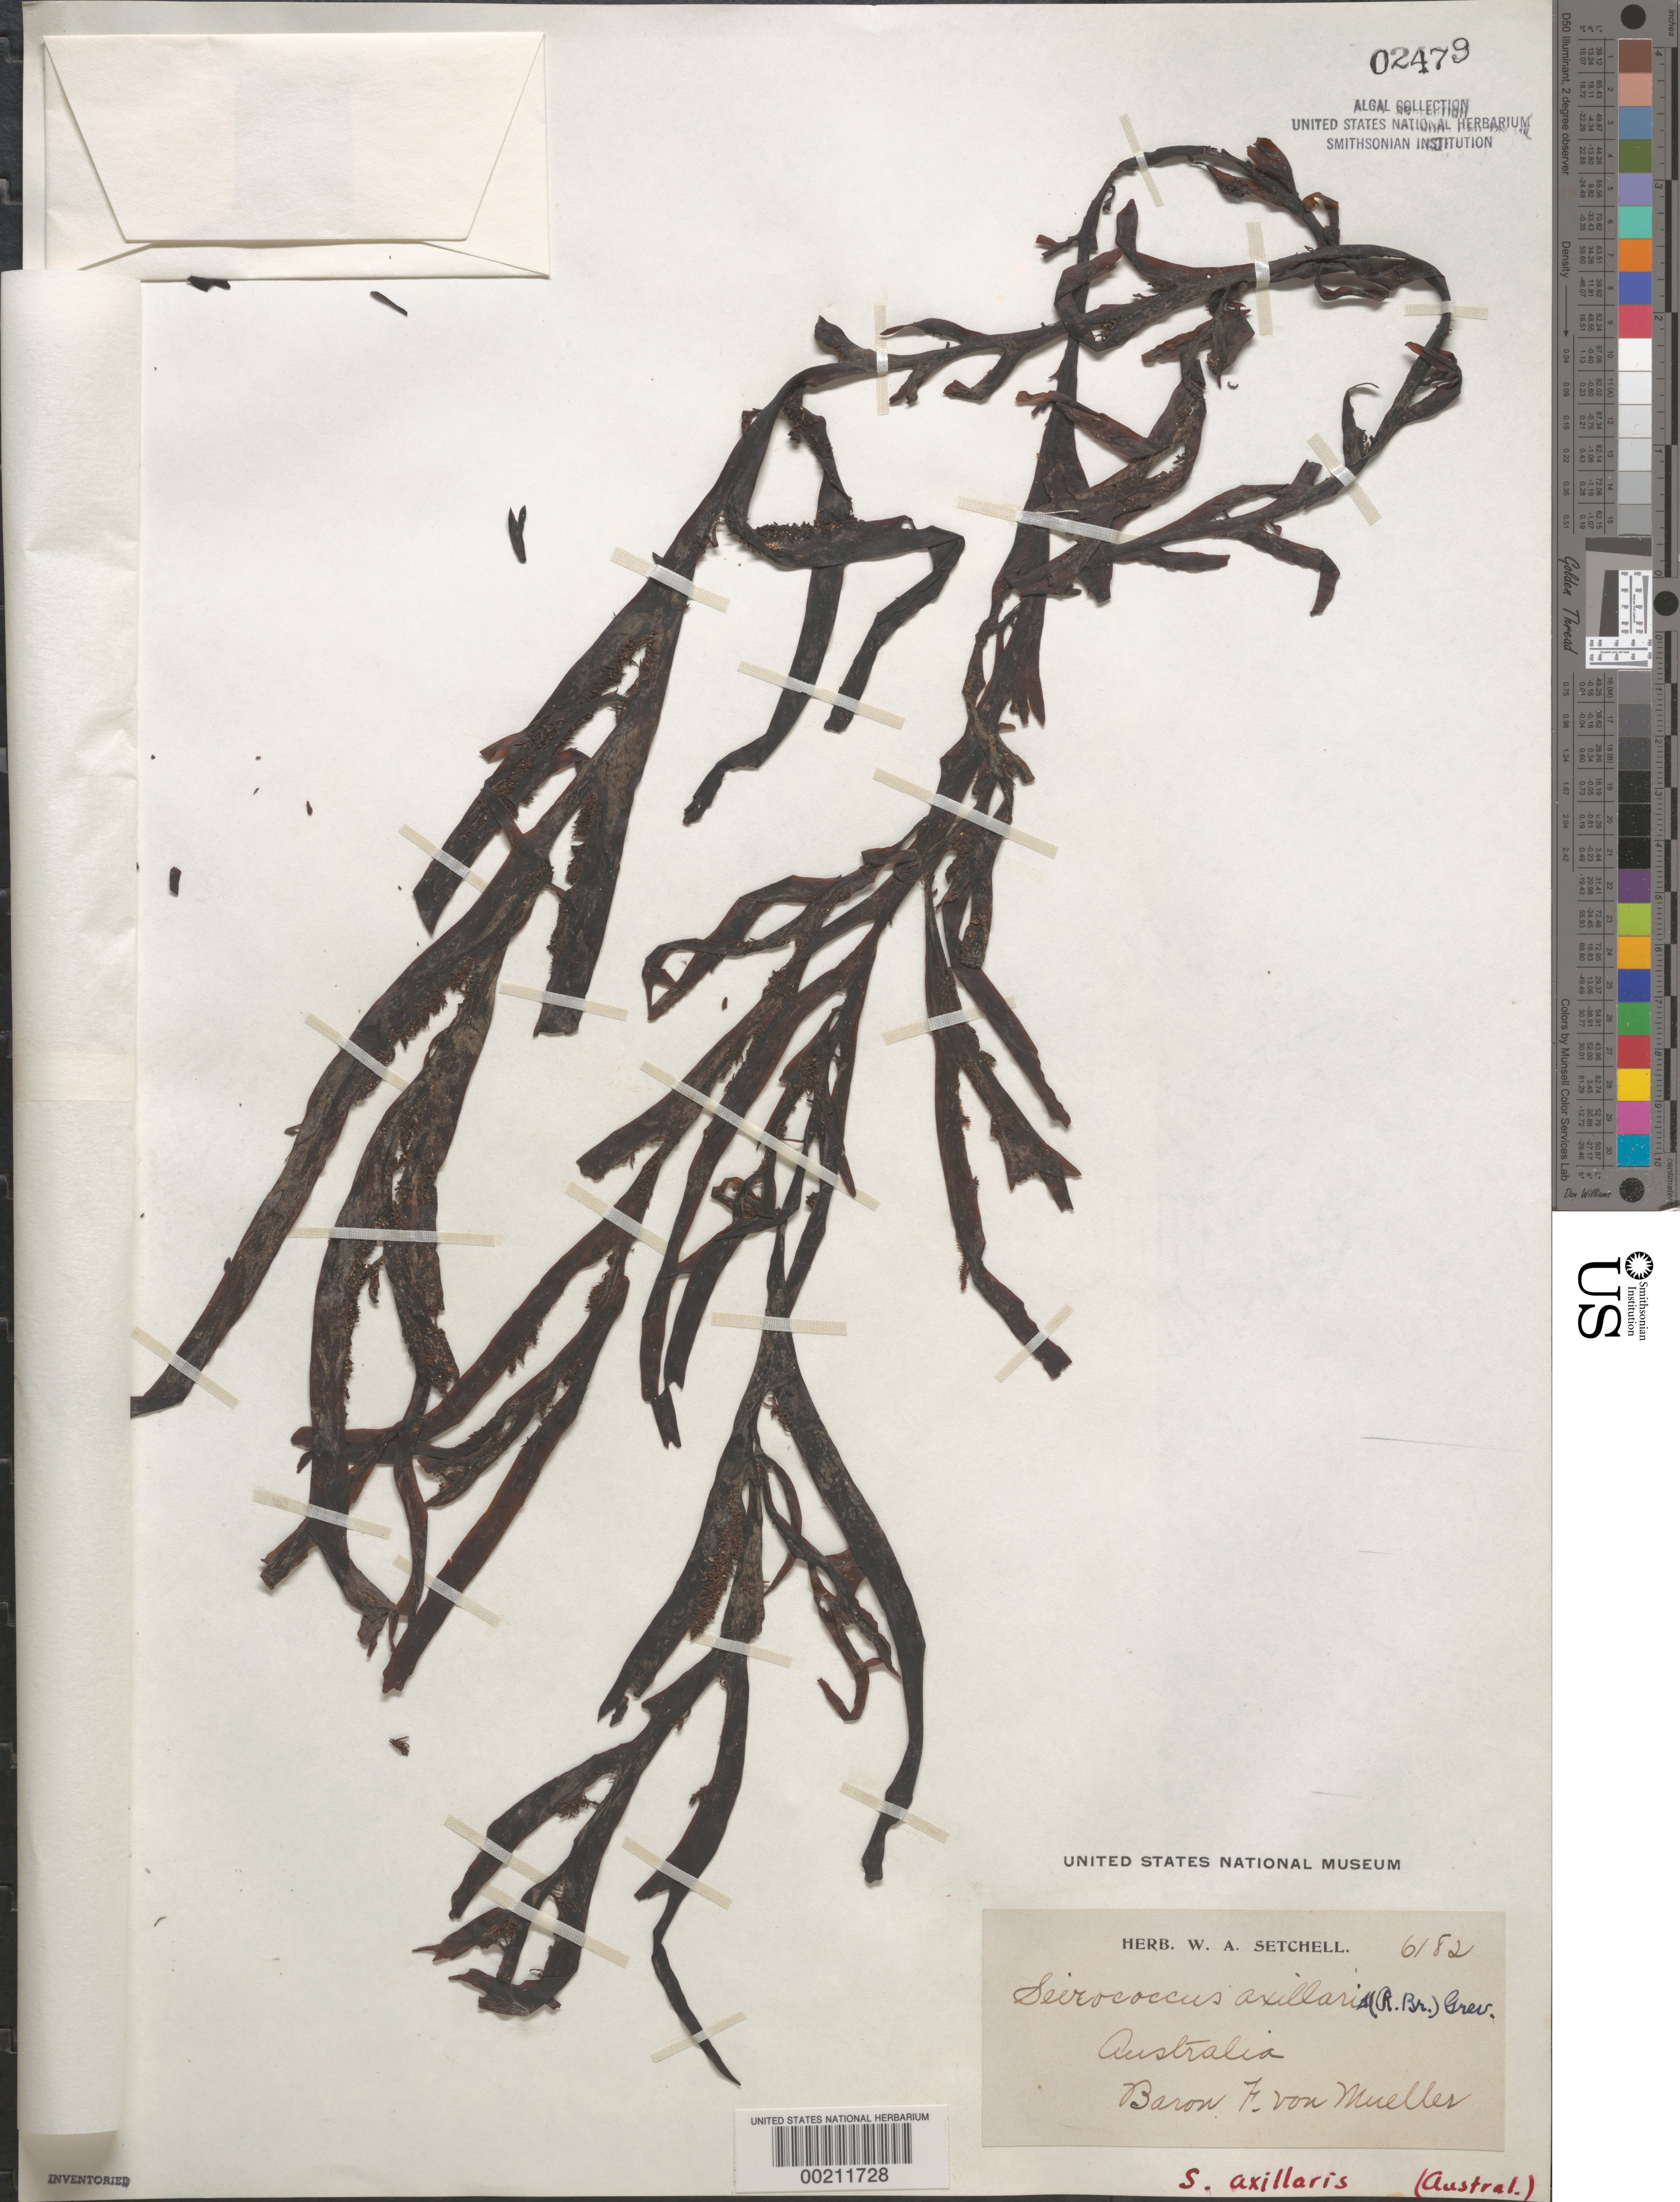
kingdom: Chromista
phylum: Ochrophyta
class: Phaeophyceae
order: Fucales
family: Seirococcaceae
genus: Seirococcus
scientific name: Seirococcus axillaris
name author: (R.Brown ex Turner) Greville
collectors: F. Mueller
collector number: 6182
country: Australia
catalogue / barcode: US 2479